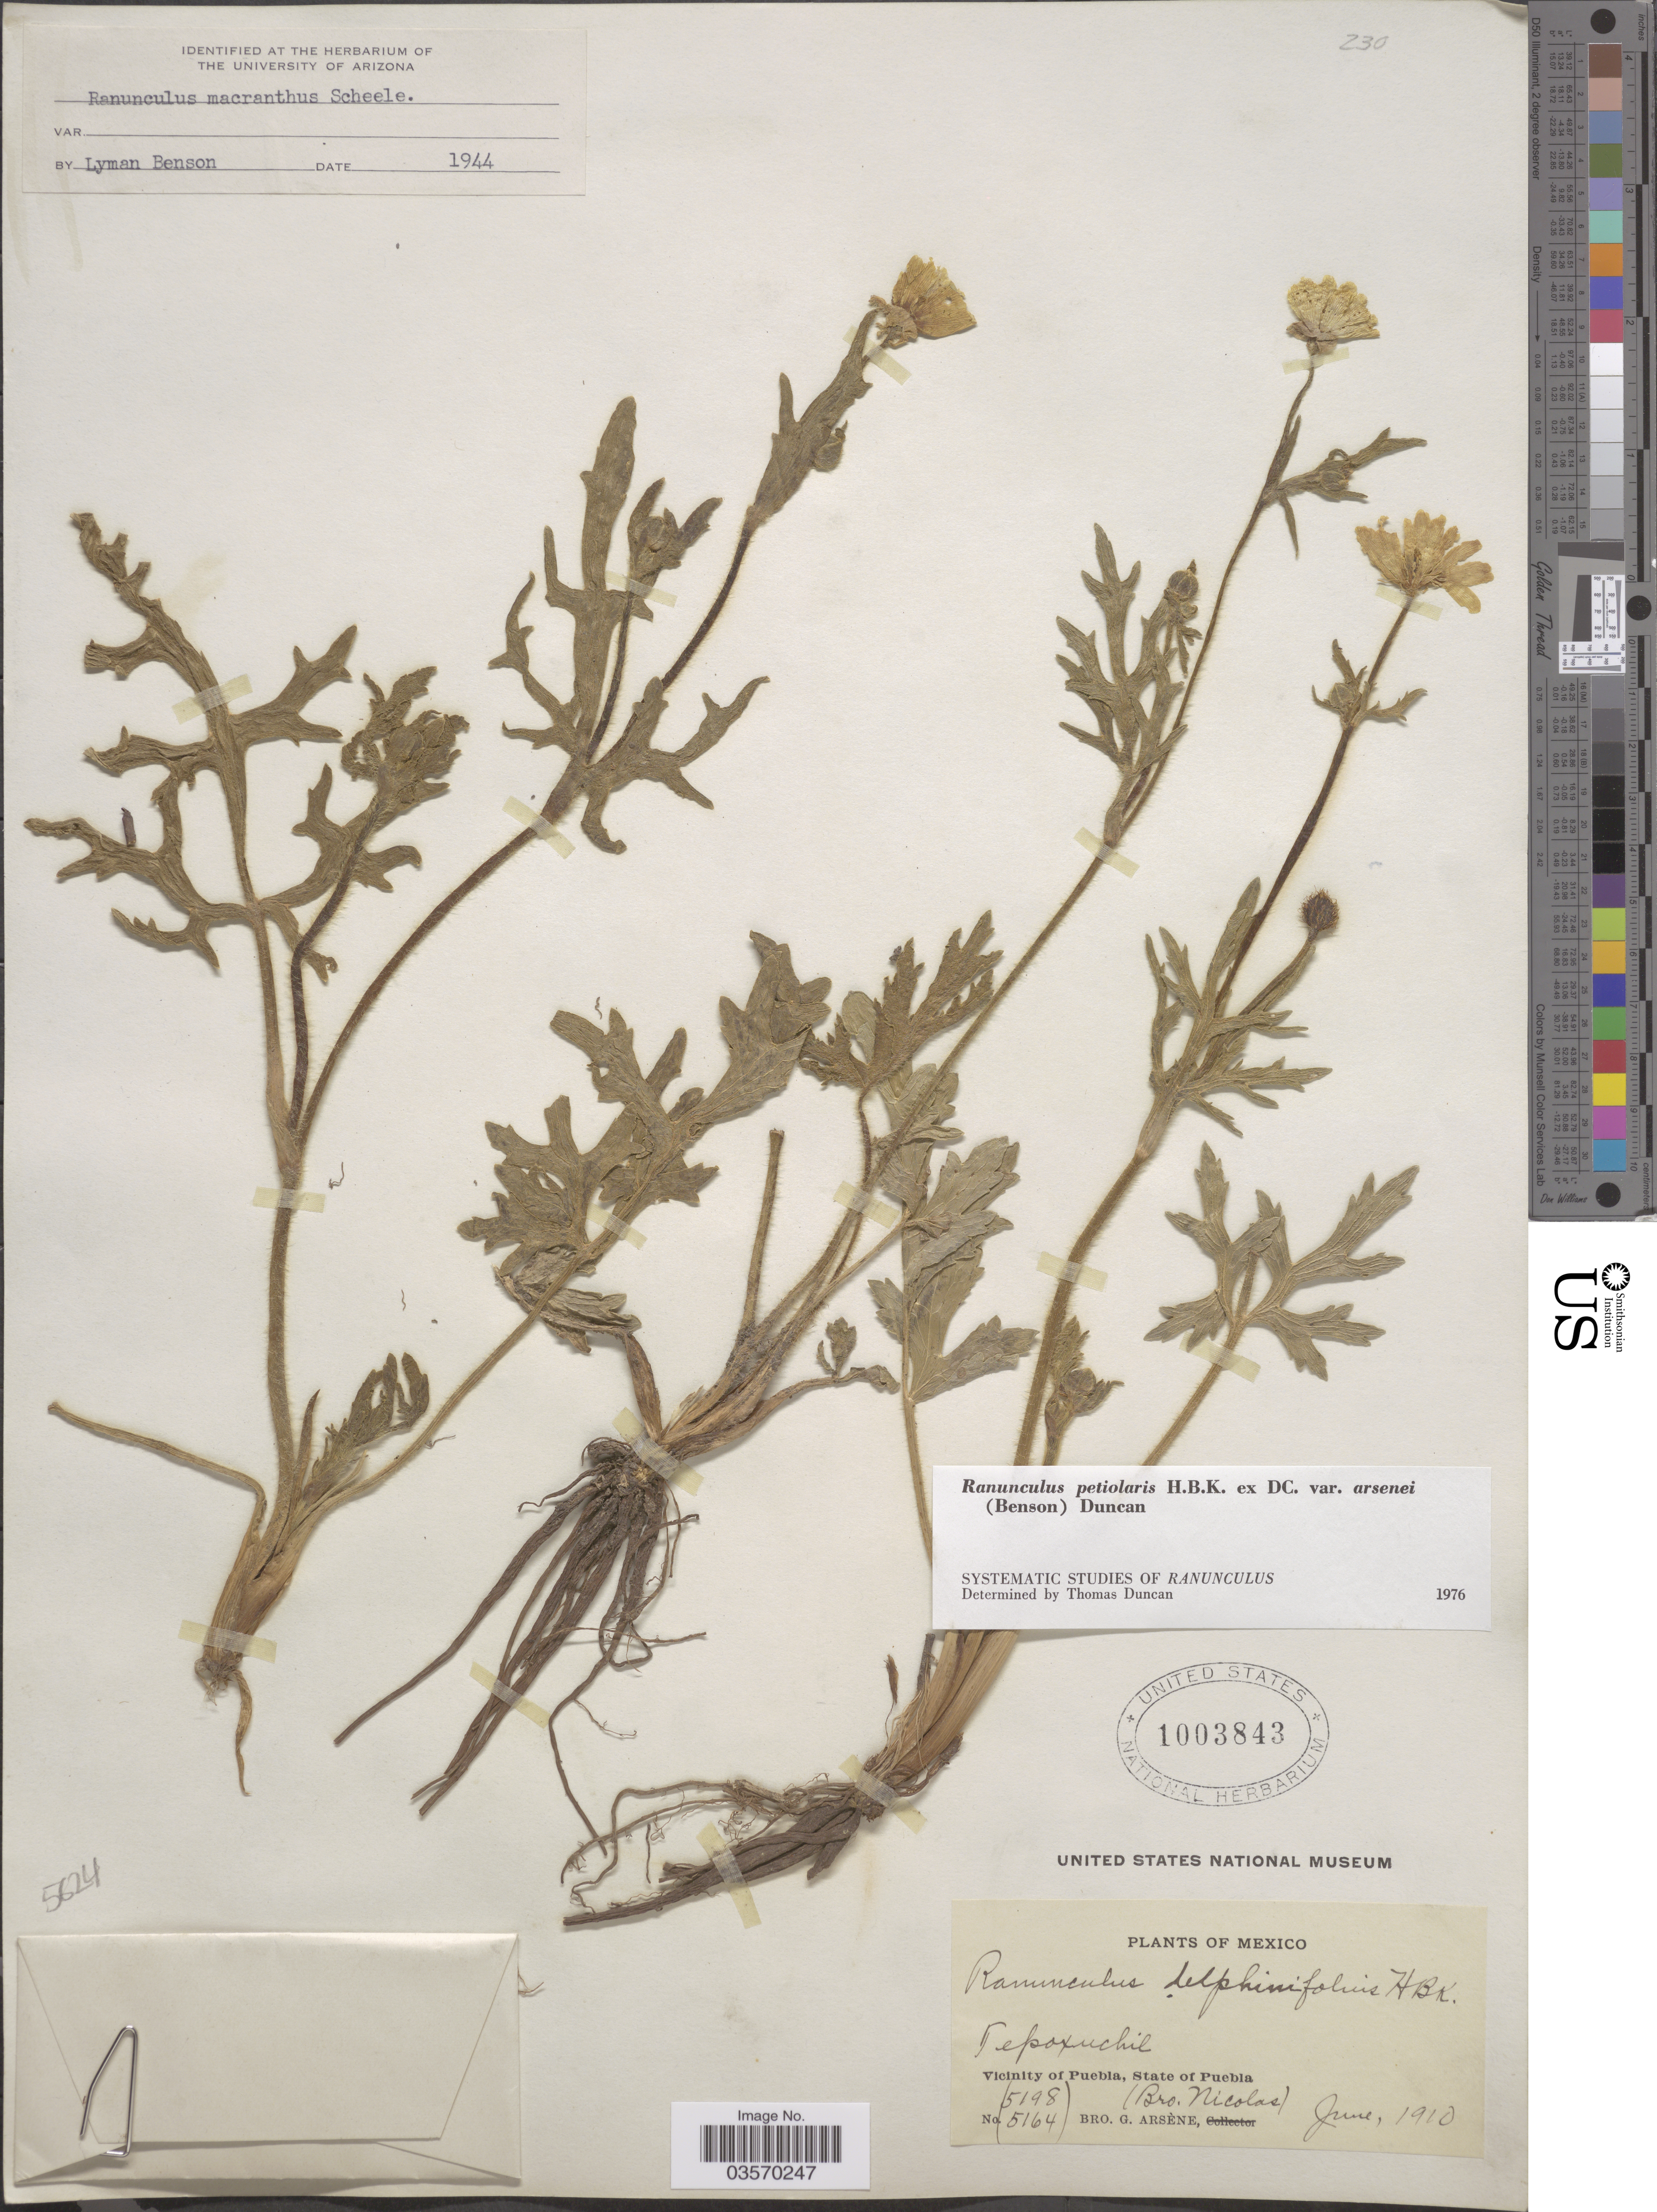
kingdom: Plantae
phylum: Tracheophyta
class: Magnoliopsida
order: Ranunculales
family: Ranunculaceae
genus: Ranunculus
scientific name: Ranunculus petiolaris var. arsenei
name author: (L.D. Benson) Duncan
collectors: Bro. G. Arsène & Bro. Nicolas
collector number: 5198/5164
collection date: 1910-06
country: Mexico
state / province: Puebla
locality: Tepoxuchil, Vicinity of Puebla.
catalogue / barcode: US 1003843